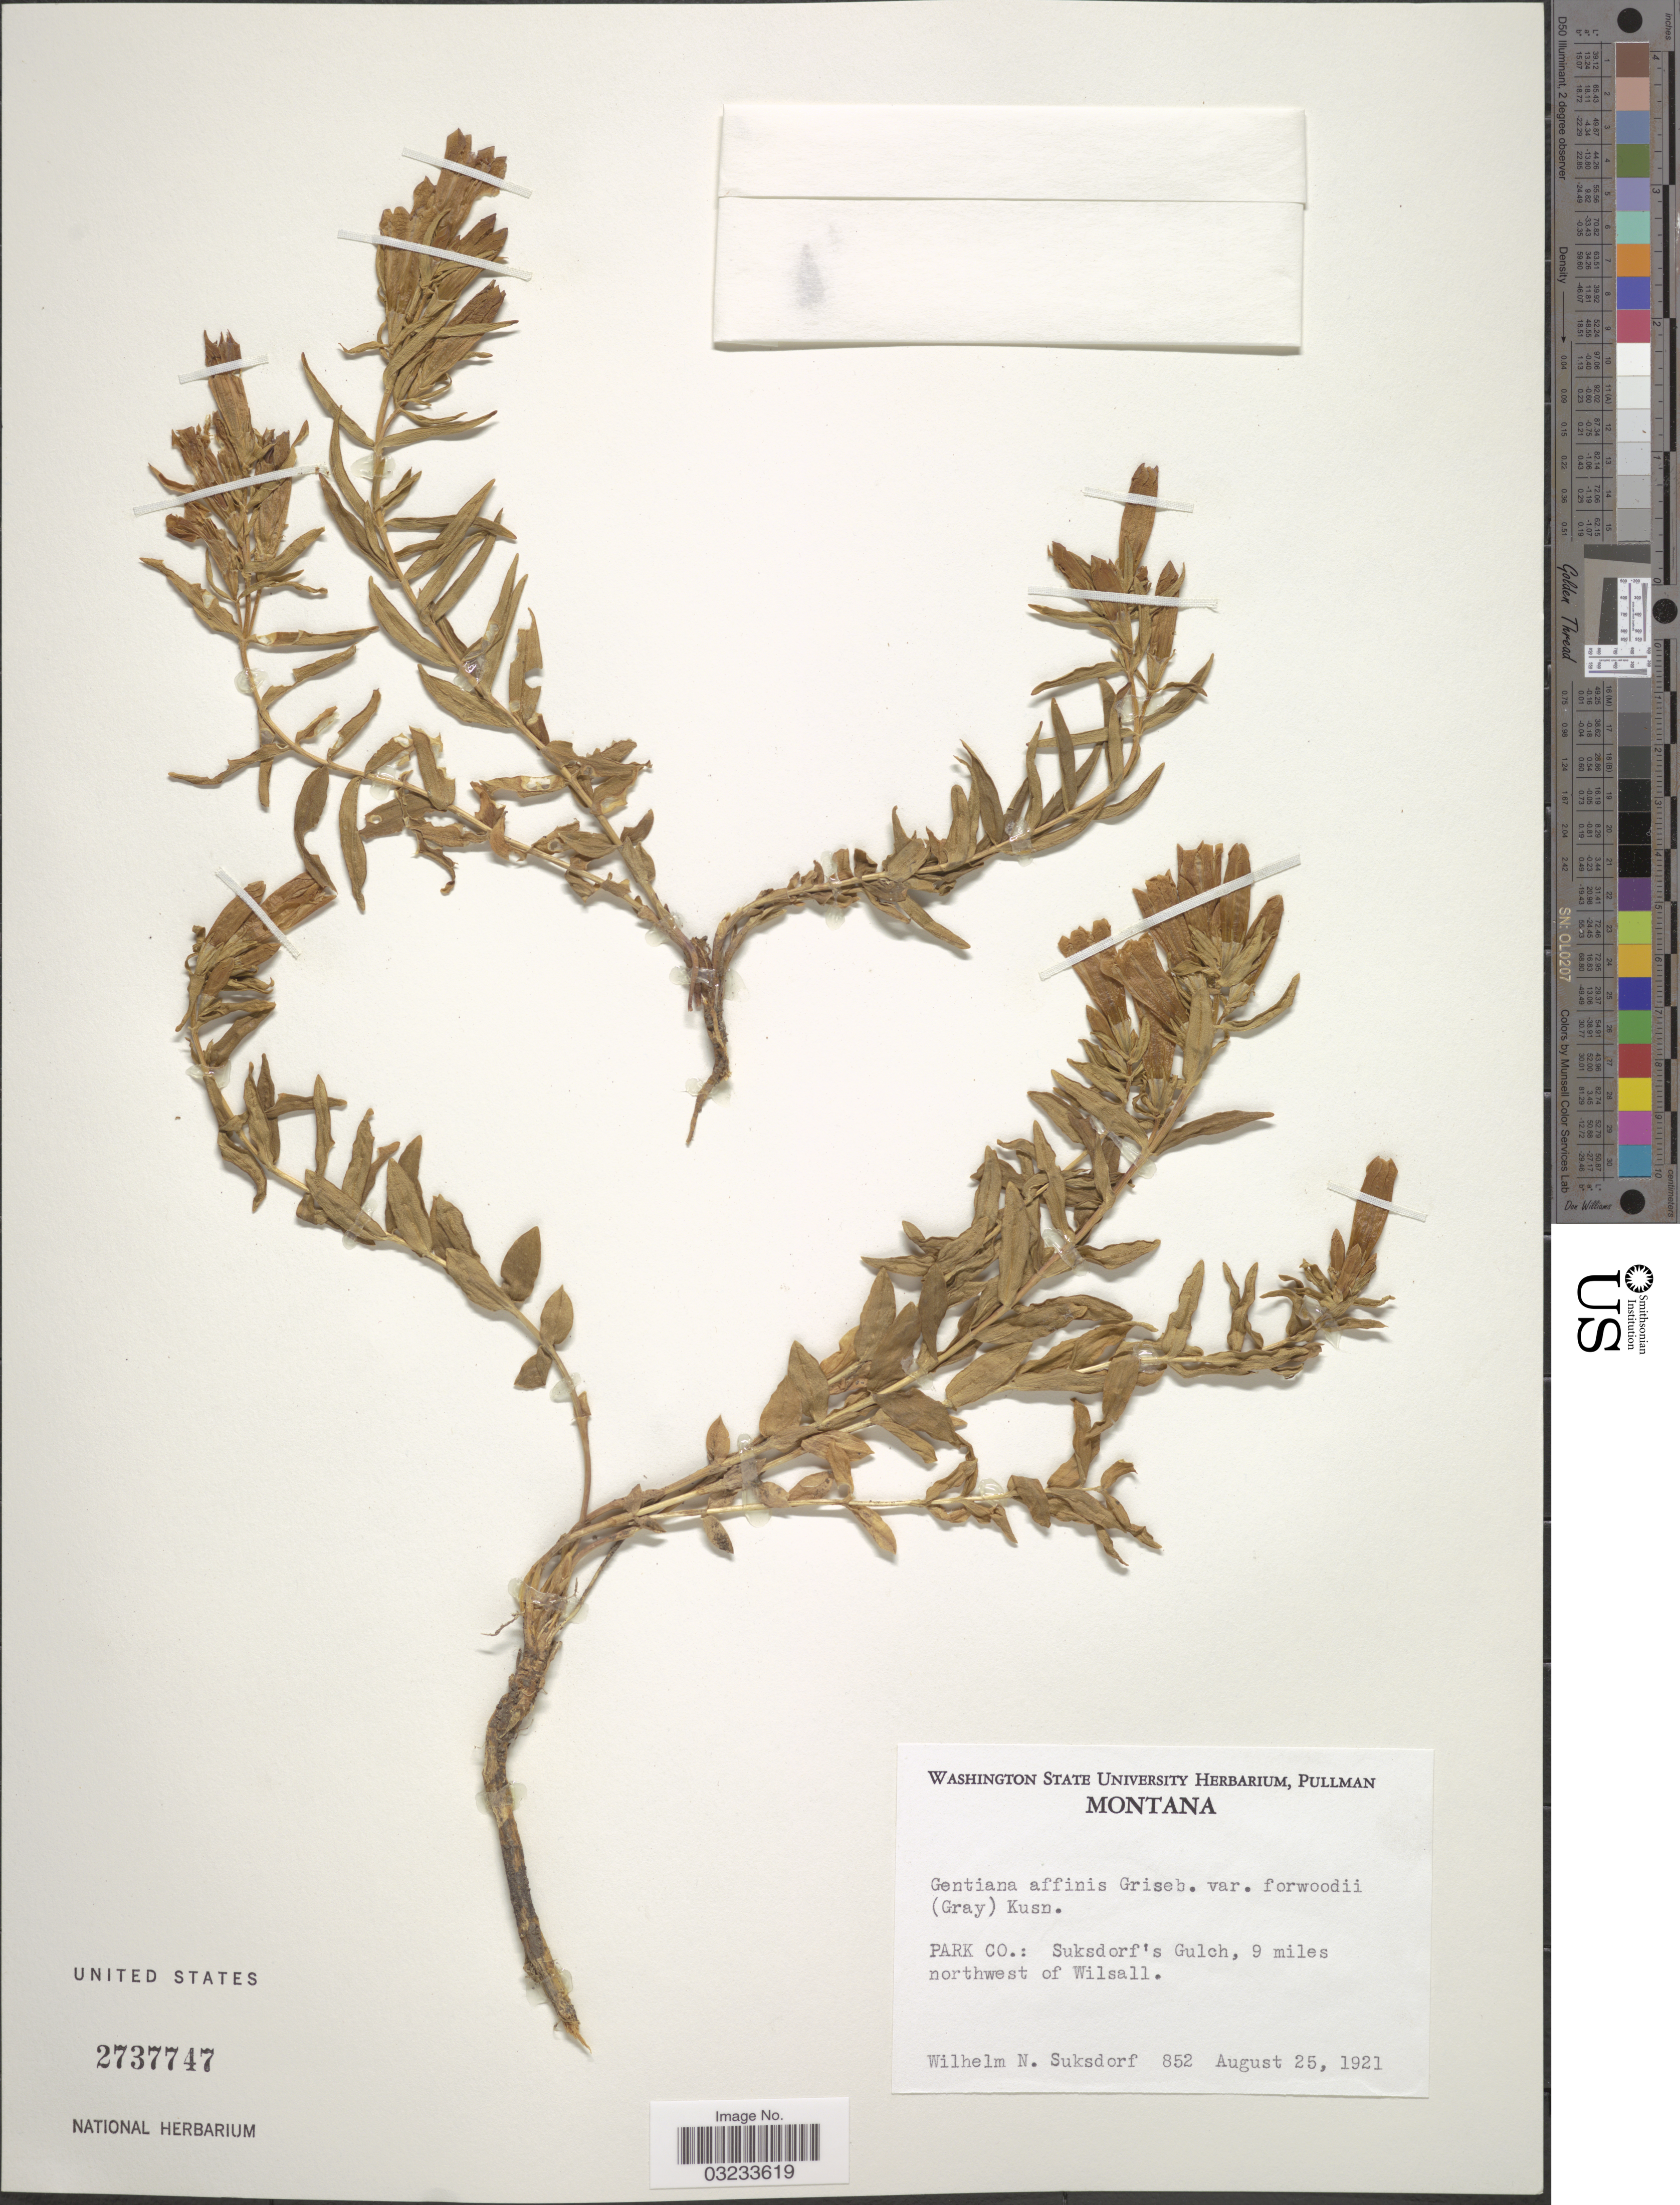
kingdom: Plantae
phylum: Tracheophyta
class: Magnoliopsida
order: Gentianales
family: Gentianaceae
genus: Gentiana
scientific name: Gentiana affinis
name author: Griseb.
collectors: W. N. Suksdorf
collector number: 852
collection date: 1921-08-25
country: United States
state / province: Montana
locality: Park Co.: Suksdorf's Gulch, 9 miles northwest of Wilsall.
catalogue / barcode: US 2737747